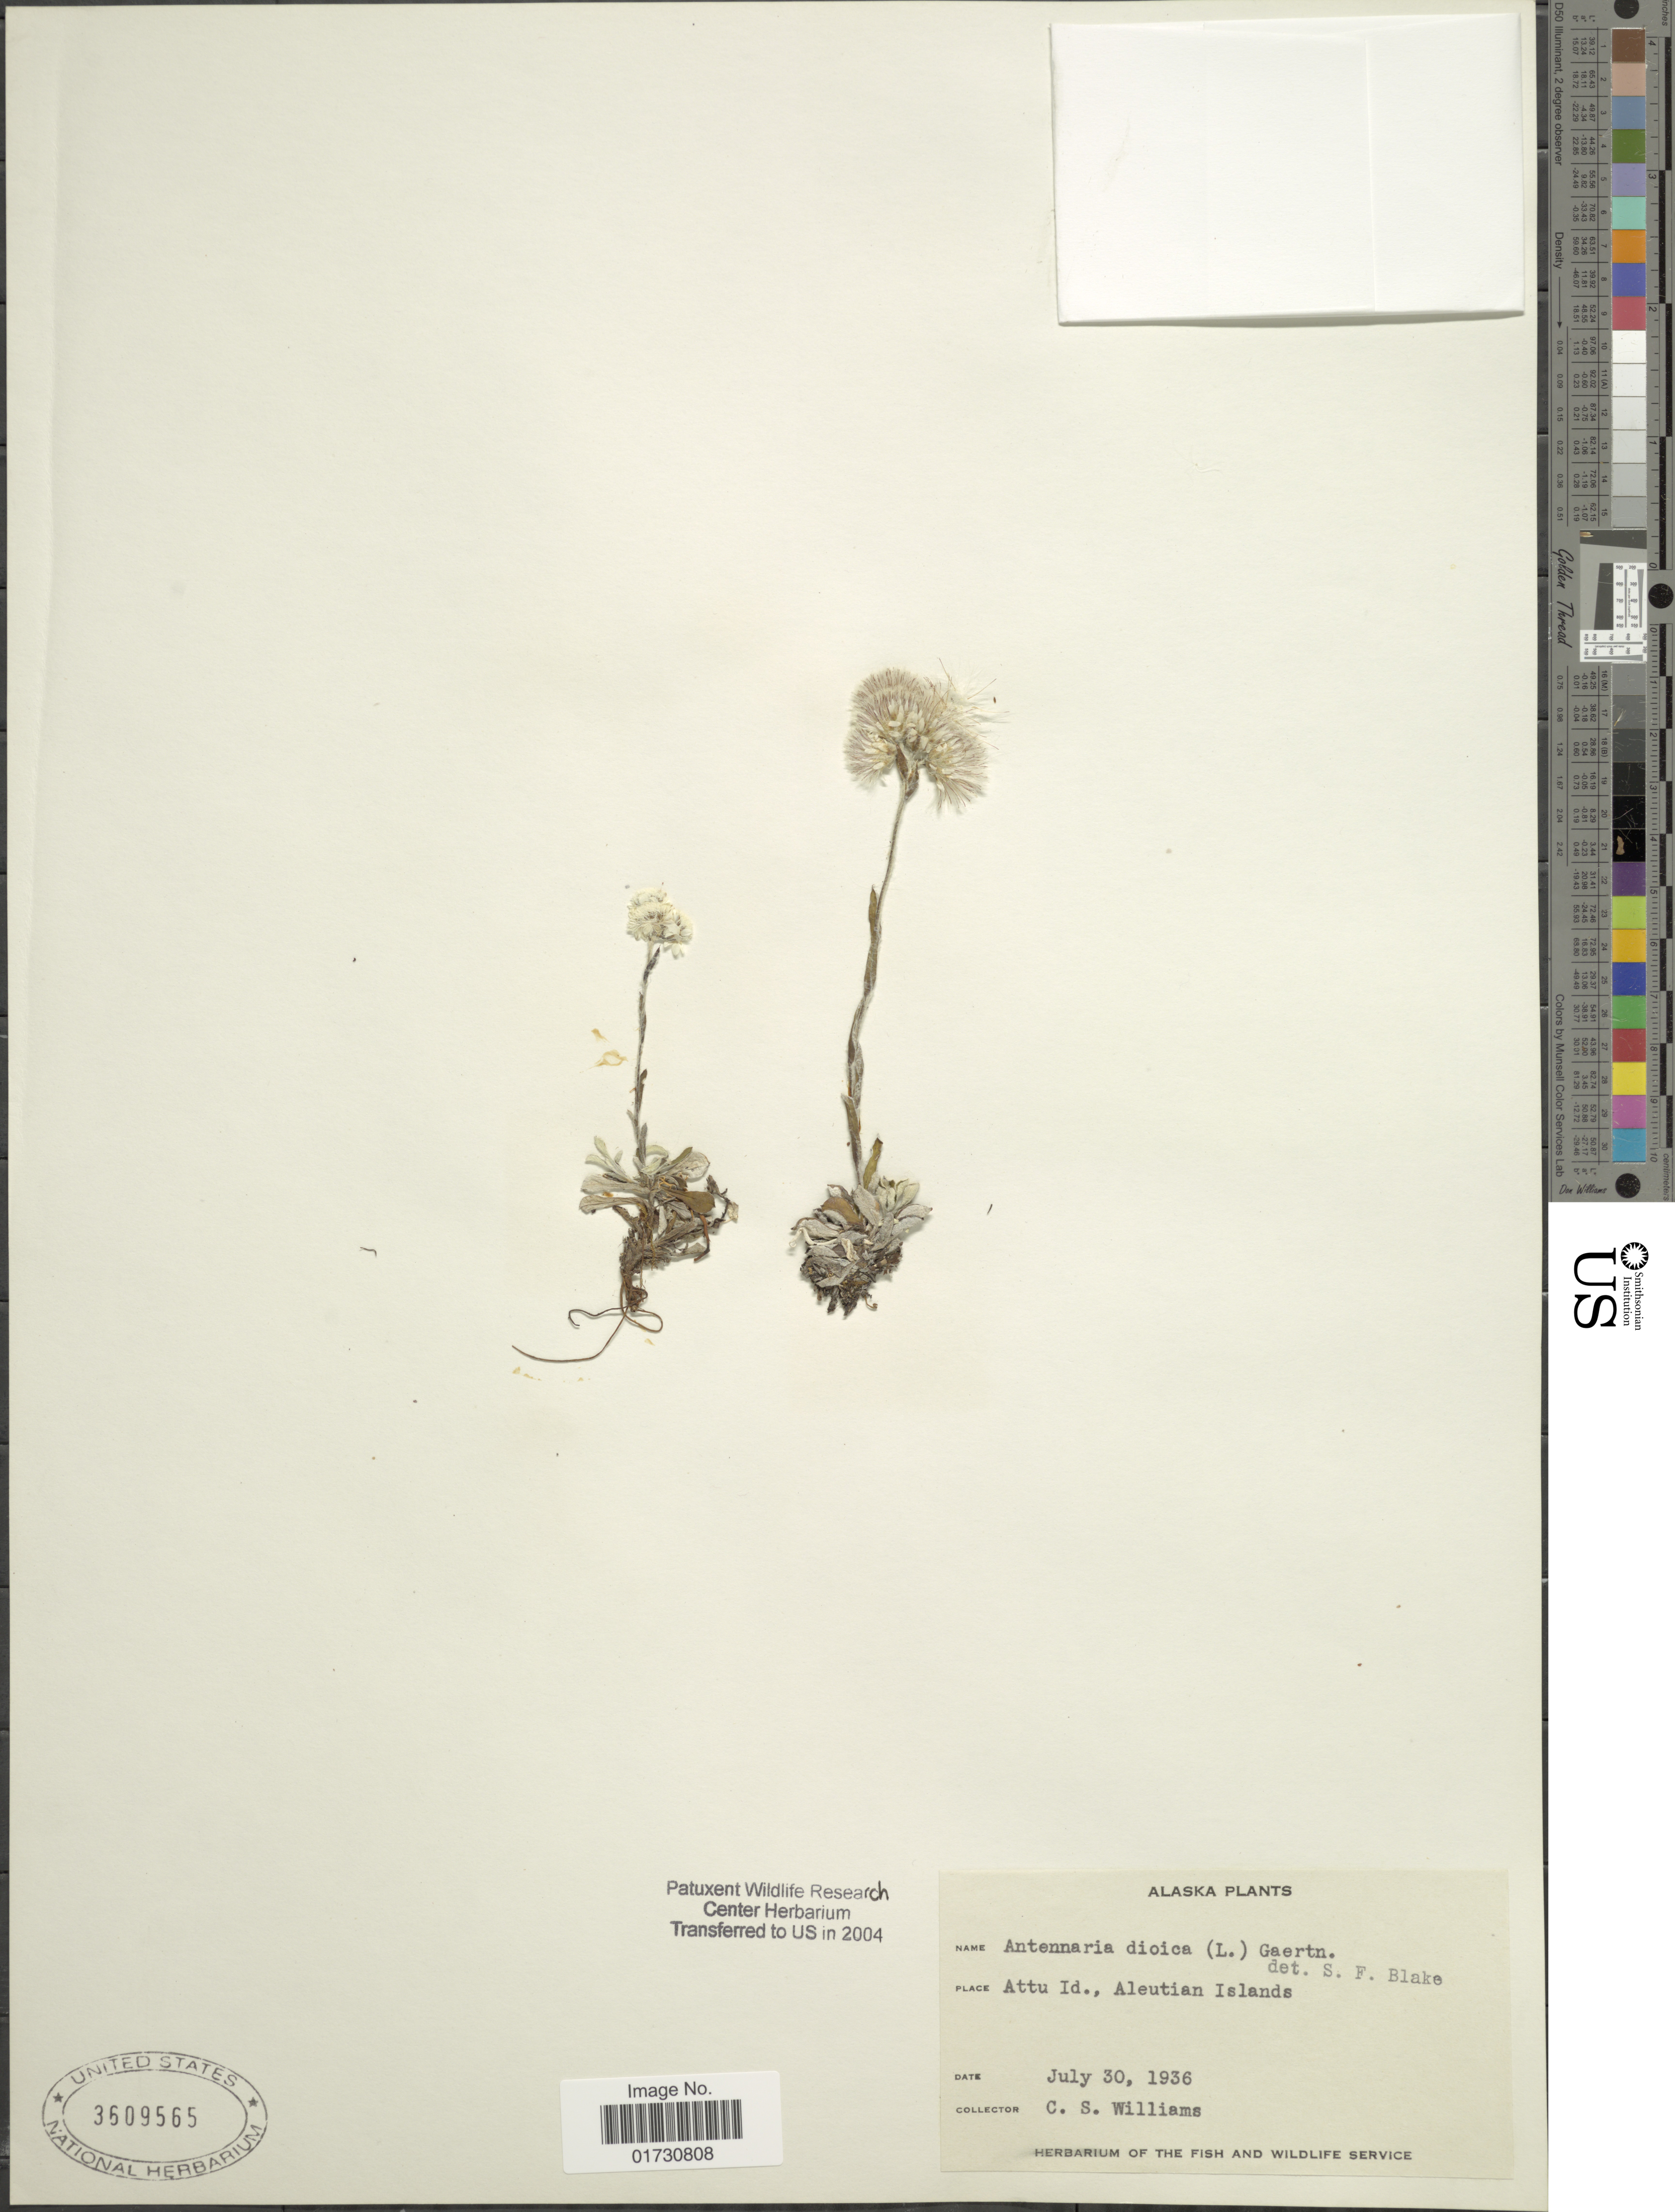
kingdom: Plantae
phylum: Tracheophyta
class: Magnoliopsida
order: Asterales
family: Asteraceae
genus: Antennaria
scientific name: Antennaria dioica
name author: (L.) Gaertn.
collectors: C. Williams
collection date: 1936-07-30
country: United States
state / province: Alaska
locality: Attu Isl., Aleutian Islands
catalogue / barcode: US 3609565